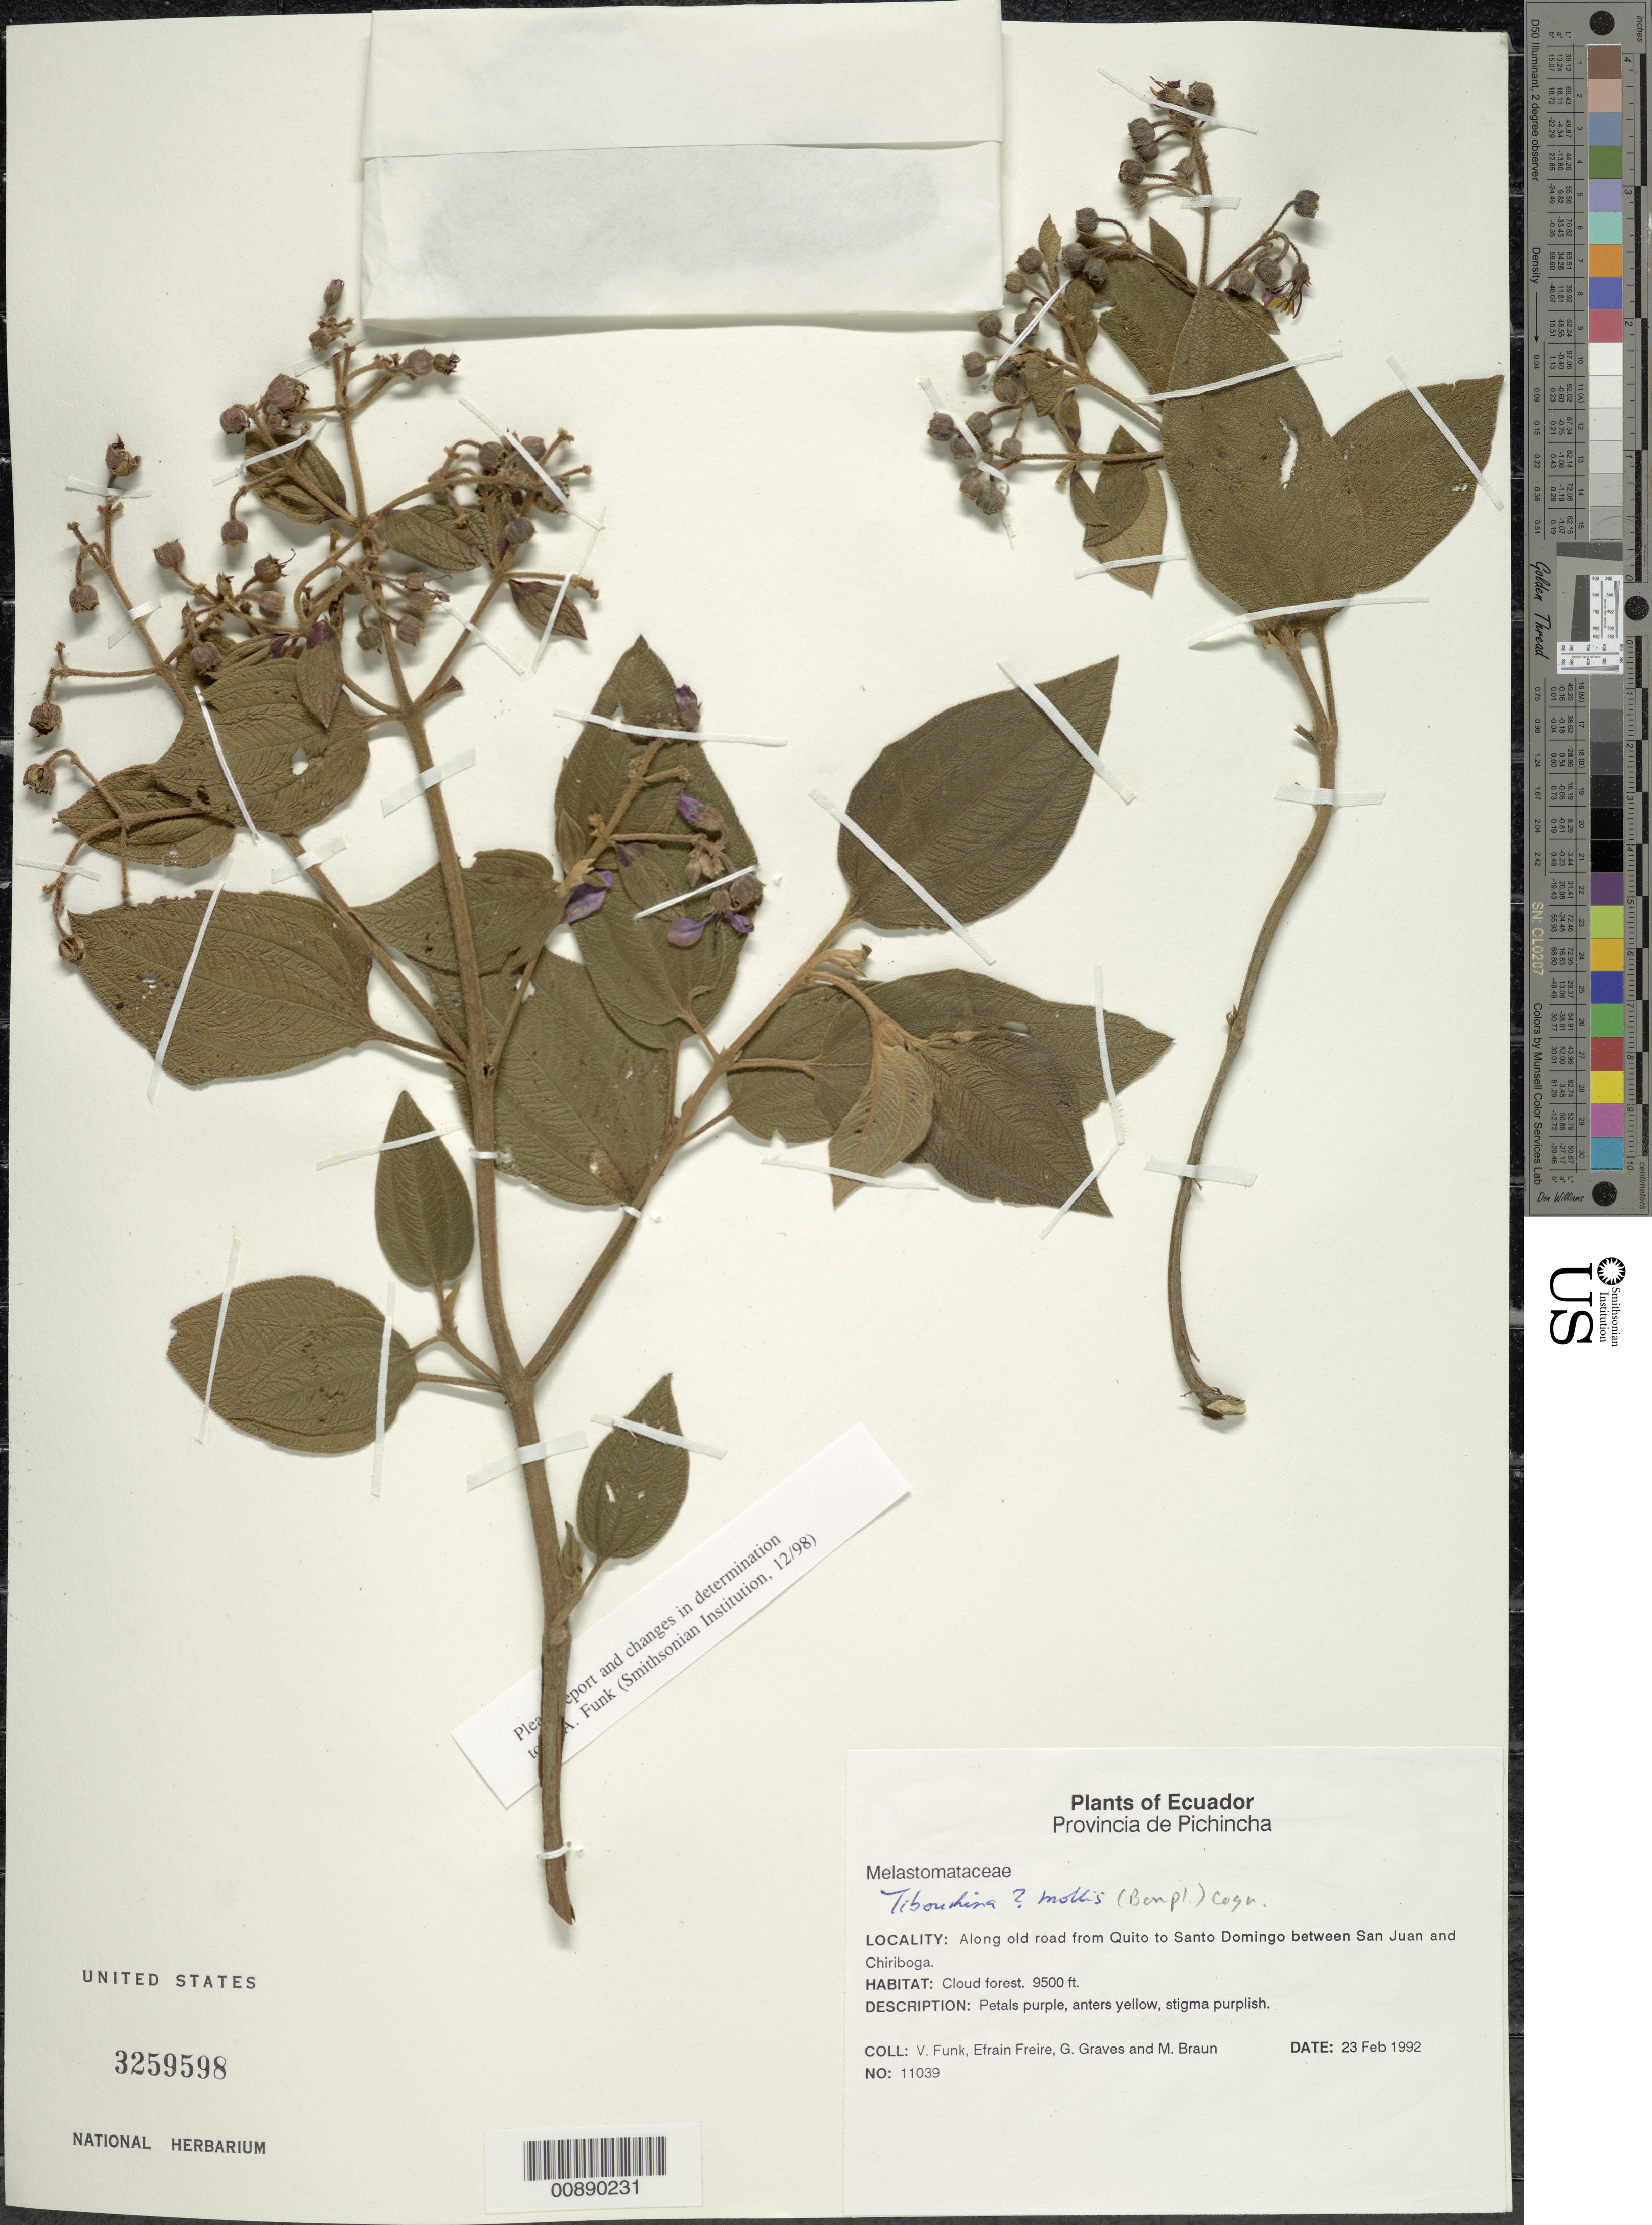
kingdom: Plantae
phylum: Tracheophyta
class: Magnoliopsida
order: Myrtales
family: Melastomataceae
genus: Chaetogastra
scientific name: Chaetogastra mollis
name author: (Bonpl.) DC.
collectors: V. Funk, E. Freire, G. Graves & M. Braun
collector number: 11039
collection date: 1992-02-23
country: Ecuador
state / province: Pichincha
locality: Along old road from Quito to Santo Domingo between San Juan and Chiriboga.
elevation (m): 2896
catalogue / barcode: US 3259598